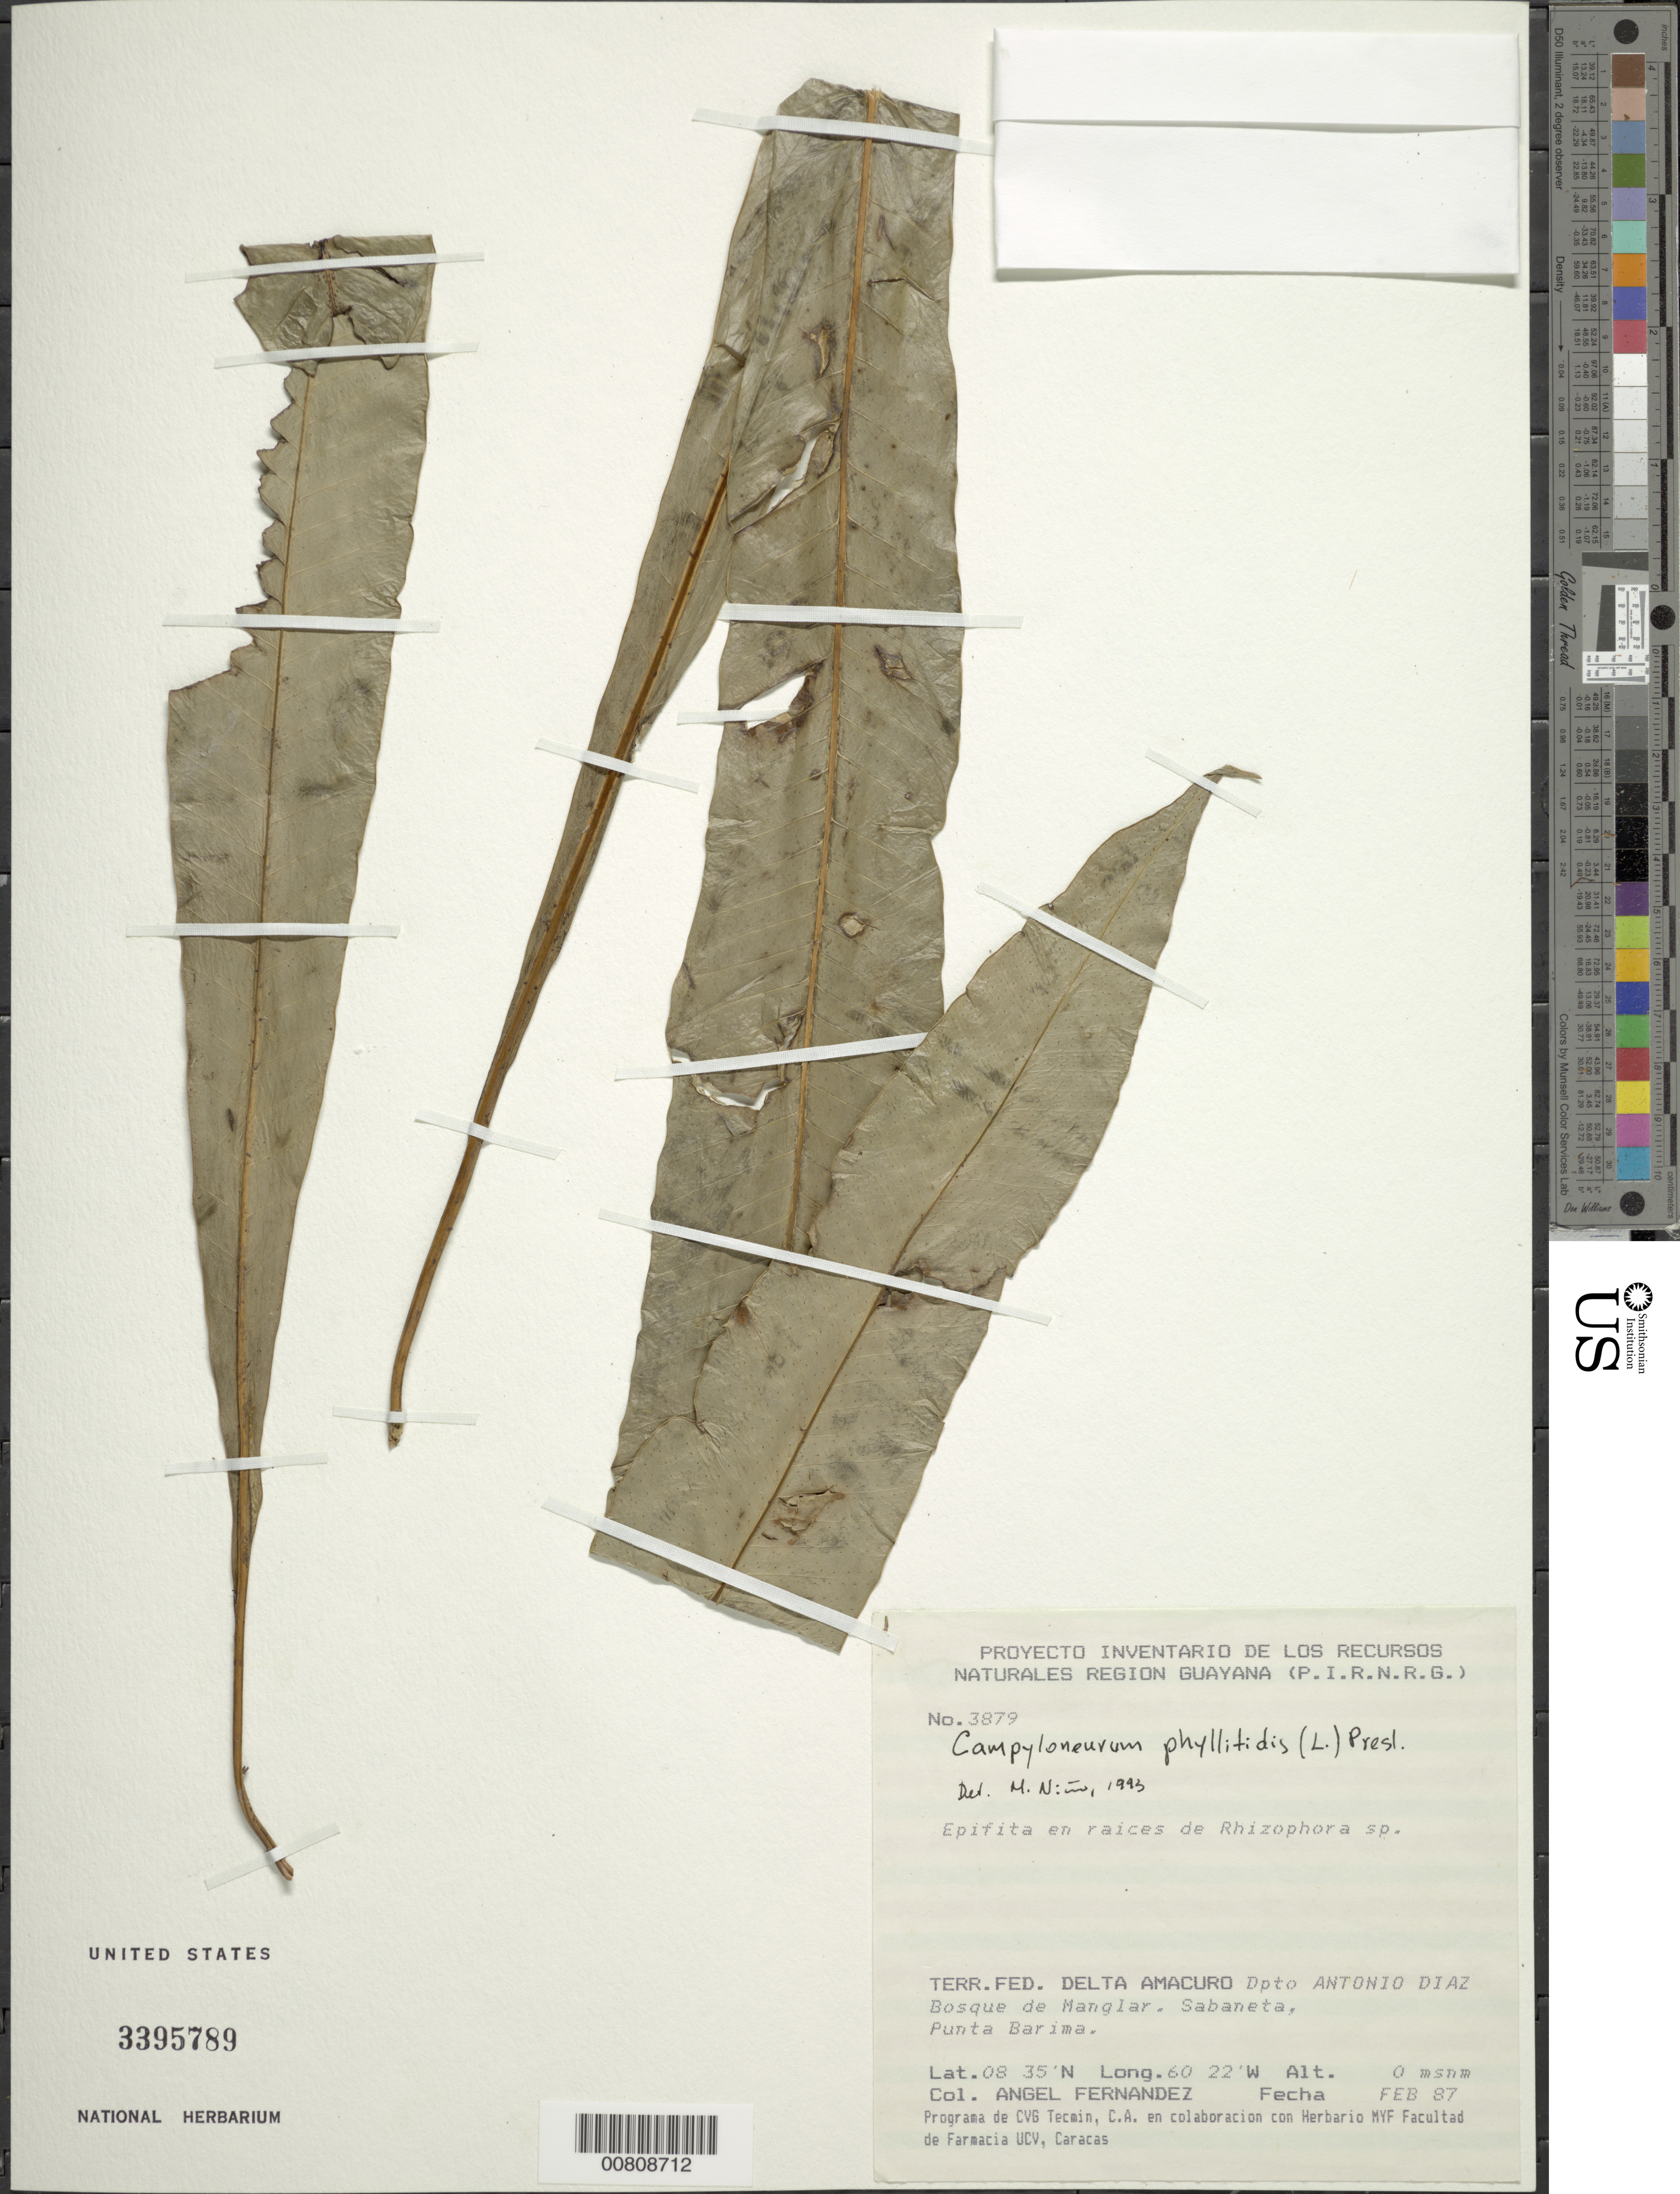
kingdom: Plantae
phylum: Tracheophyta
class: Polypodiopsida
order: Polypodiales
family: Polypodiaceae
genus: Campyloneurum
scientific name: Campyloneurum phyllitidis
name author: (L.) C. Presl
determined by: Niño, S. M., (PORT), BioCentro-UNELLEZ (VENEZUELA)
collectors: A. Fernández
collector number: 3879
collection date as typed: Feb-87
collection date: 1987-02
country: Venezuela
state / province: Delta Amacuro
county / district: Antonio Díaz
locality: Manglar, Punta Barima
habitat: Raices de Rhizophora sp.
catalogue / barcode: US 3395789